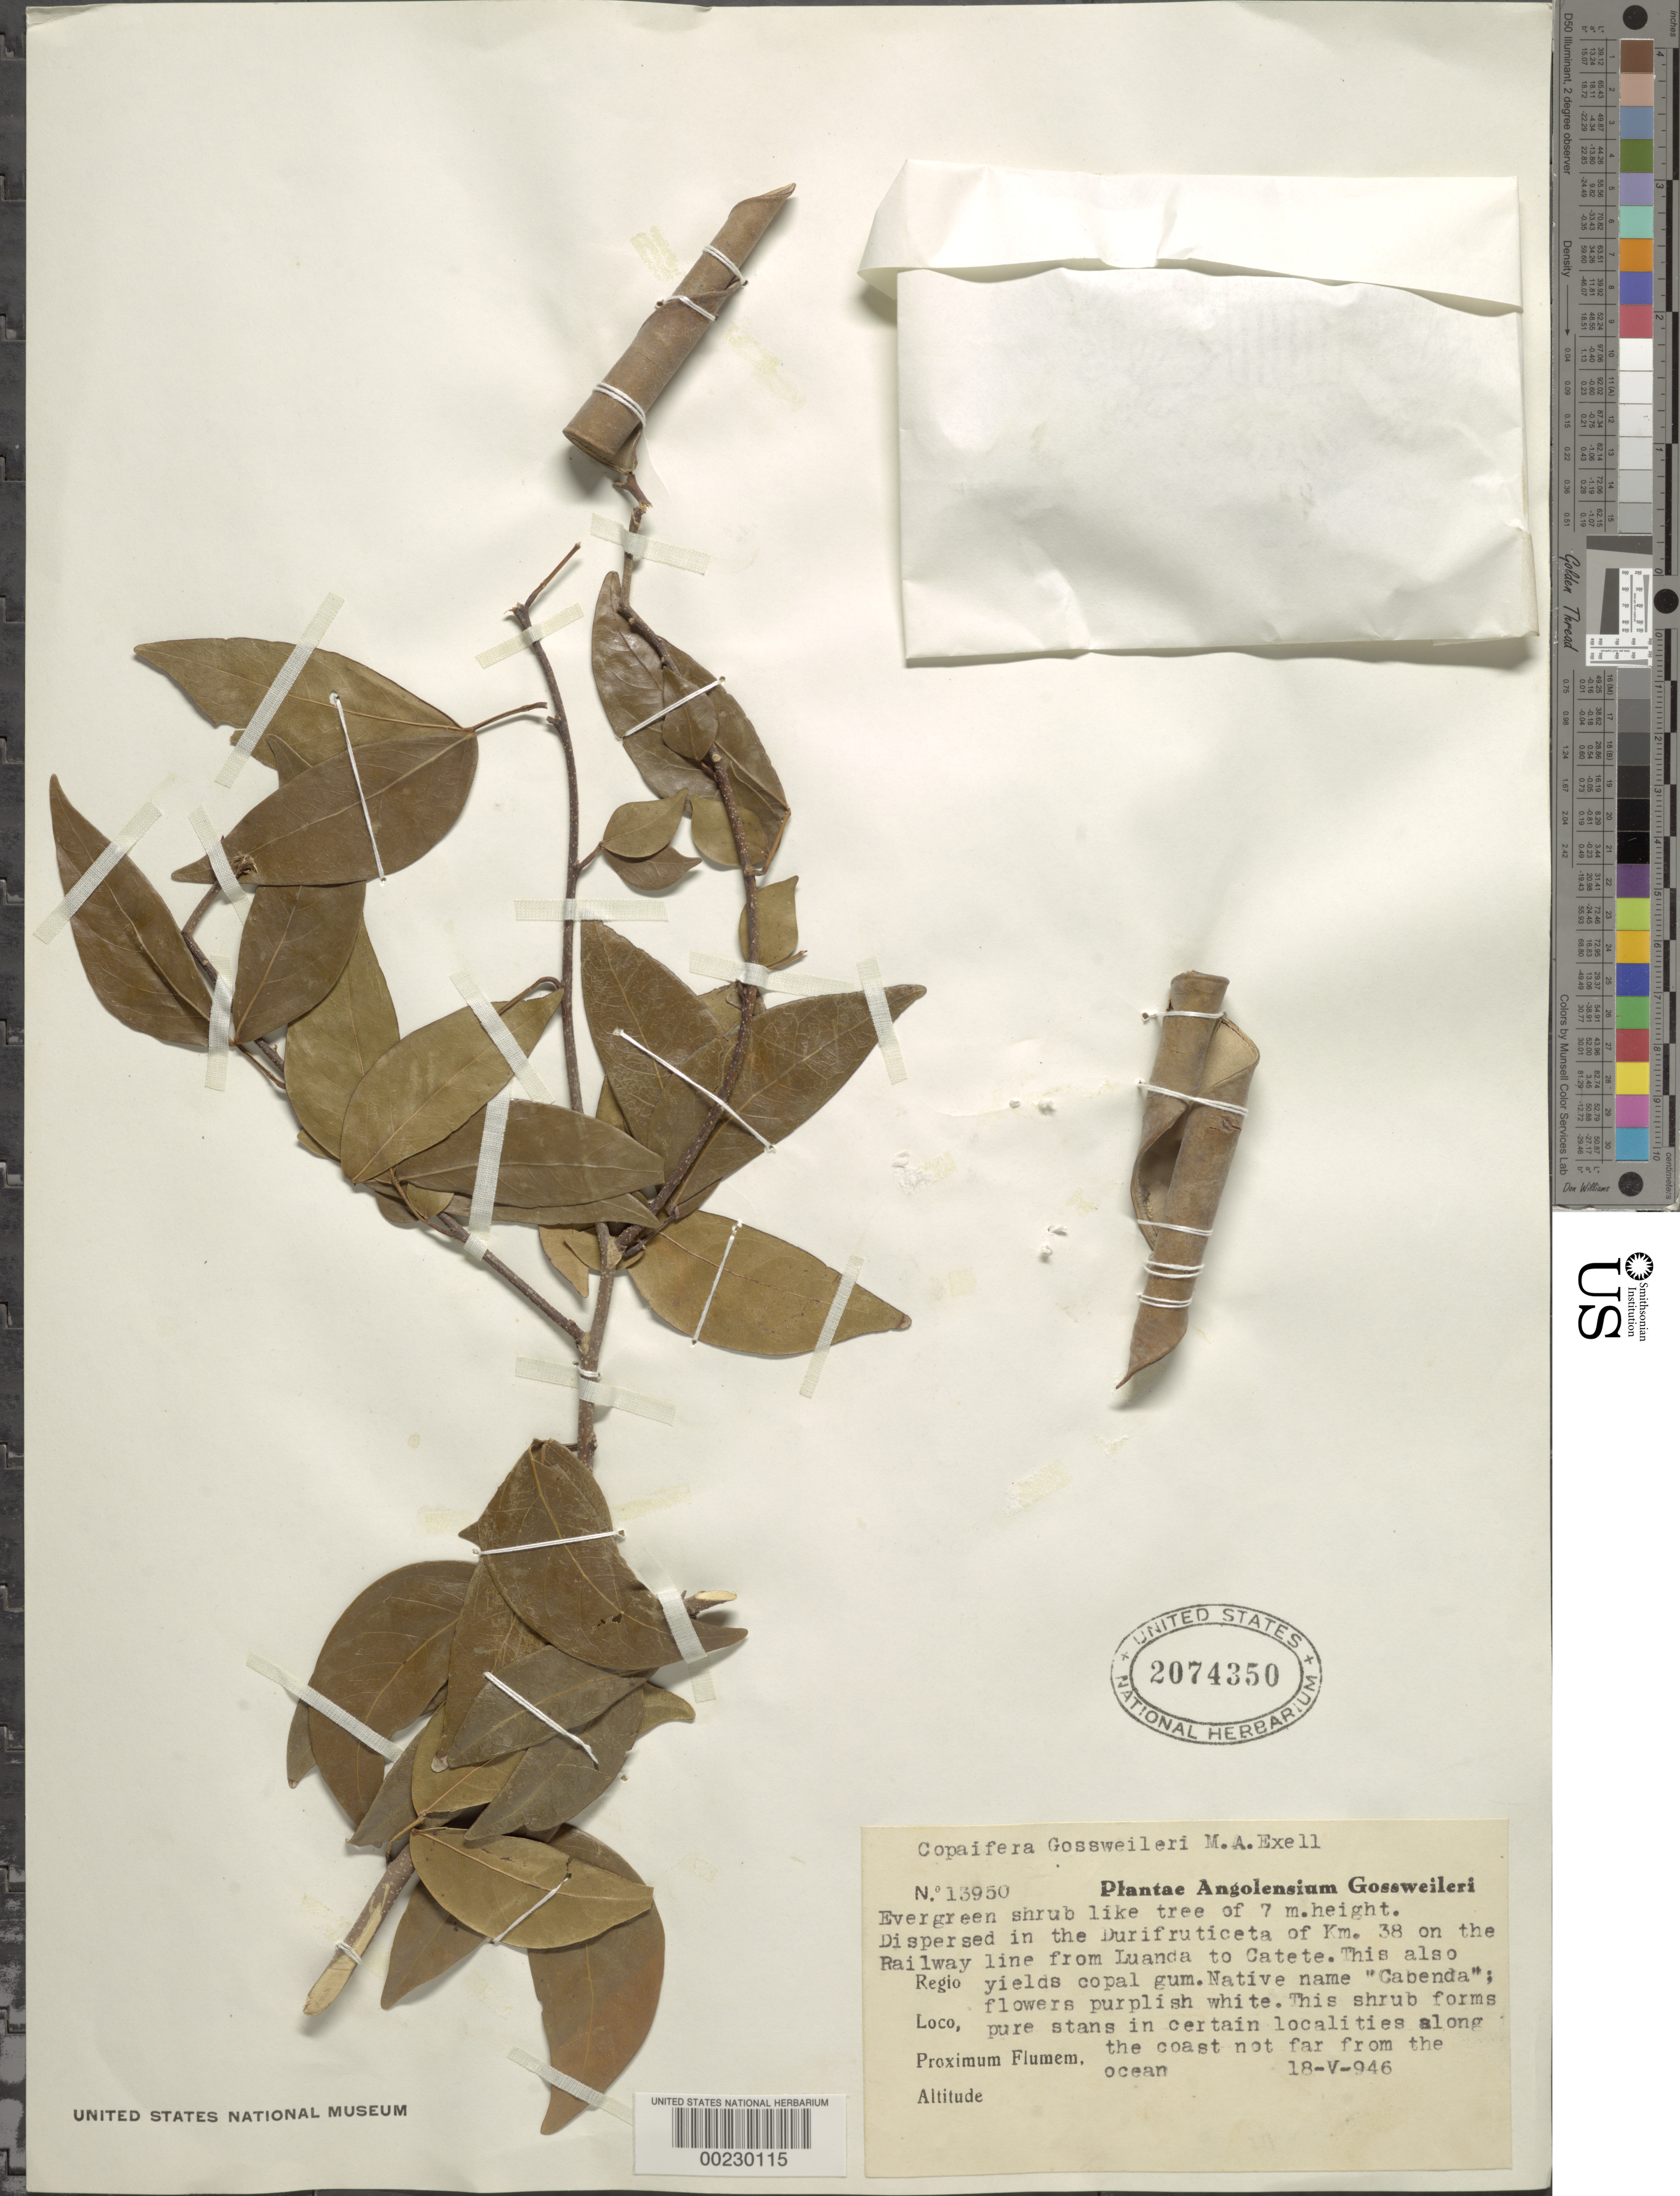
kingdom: Plantae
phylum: Tracheophyta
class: Magnoliopsida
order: Fabales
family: Fabaceae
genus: Copaifera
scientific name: Copaifera gossweileri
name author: M.A. Exell ex Gossw. & Mendonça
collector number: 13950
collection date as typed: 18 May 1946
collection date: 1946-05-18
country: Angola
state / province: Luanda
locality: Km 38 on the railway line from Luanda to Catete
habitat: Durifruticeta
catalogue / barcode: US 2074350